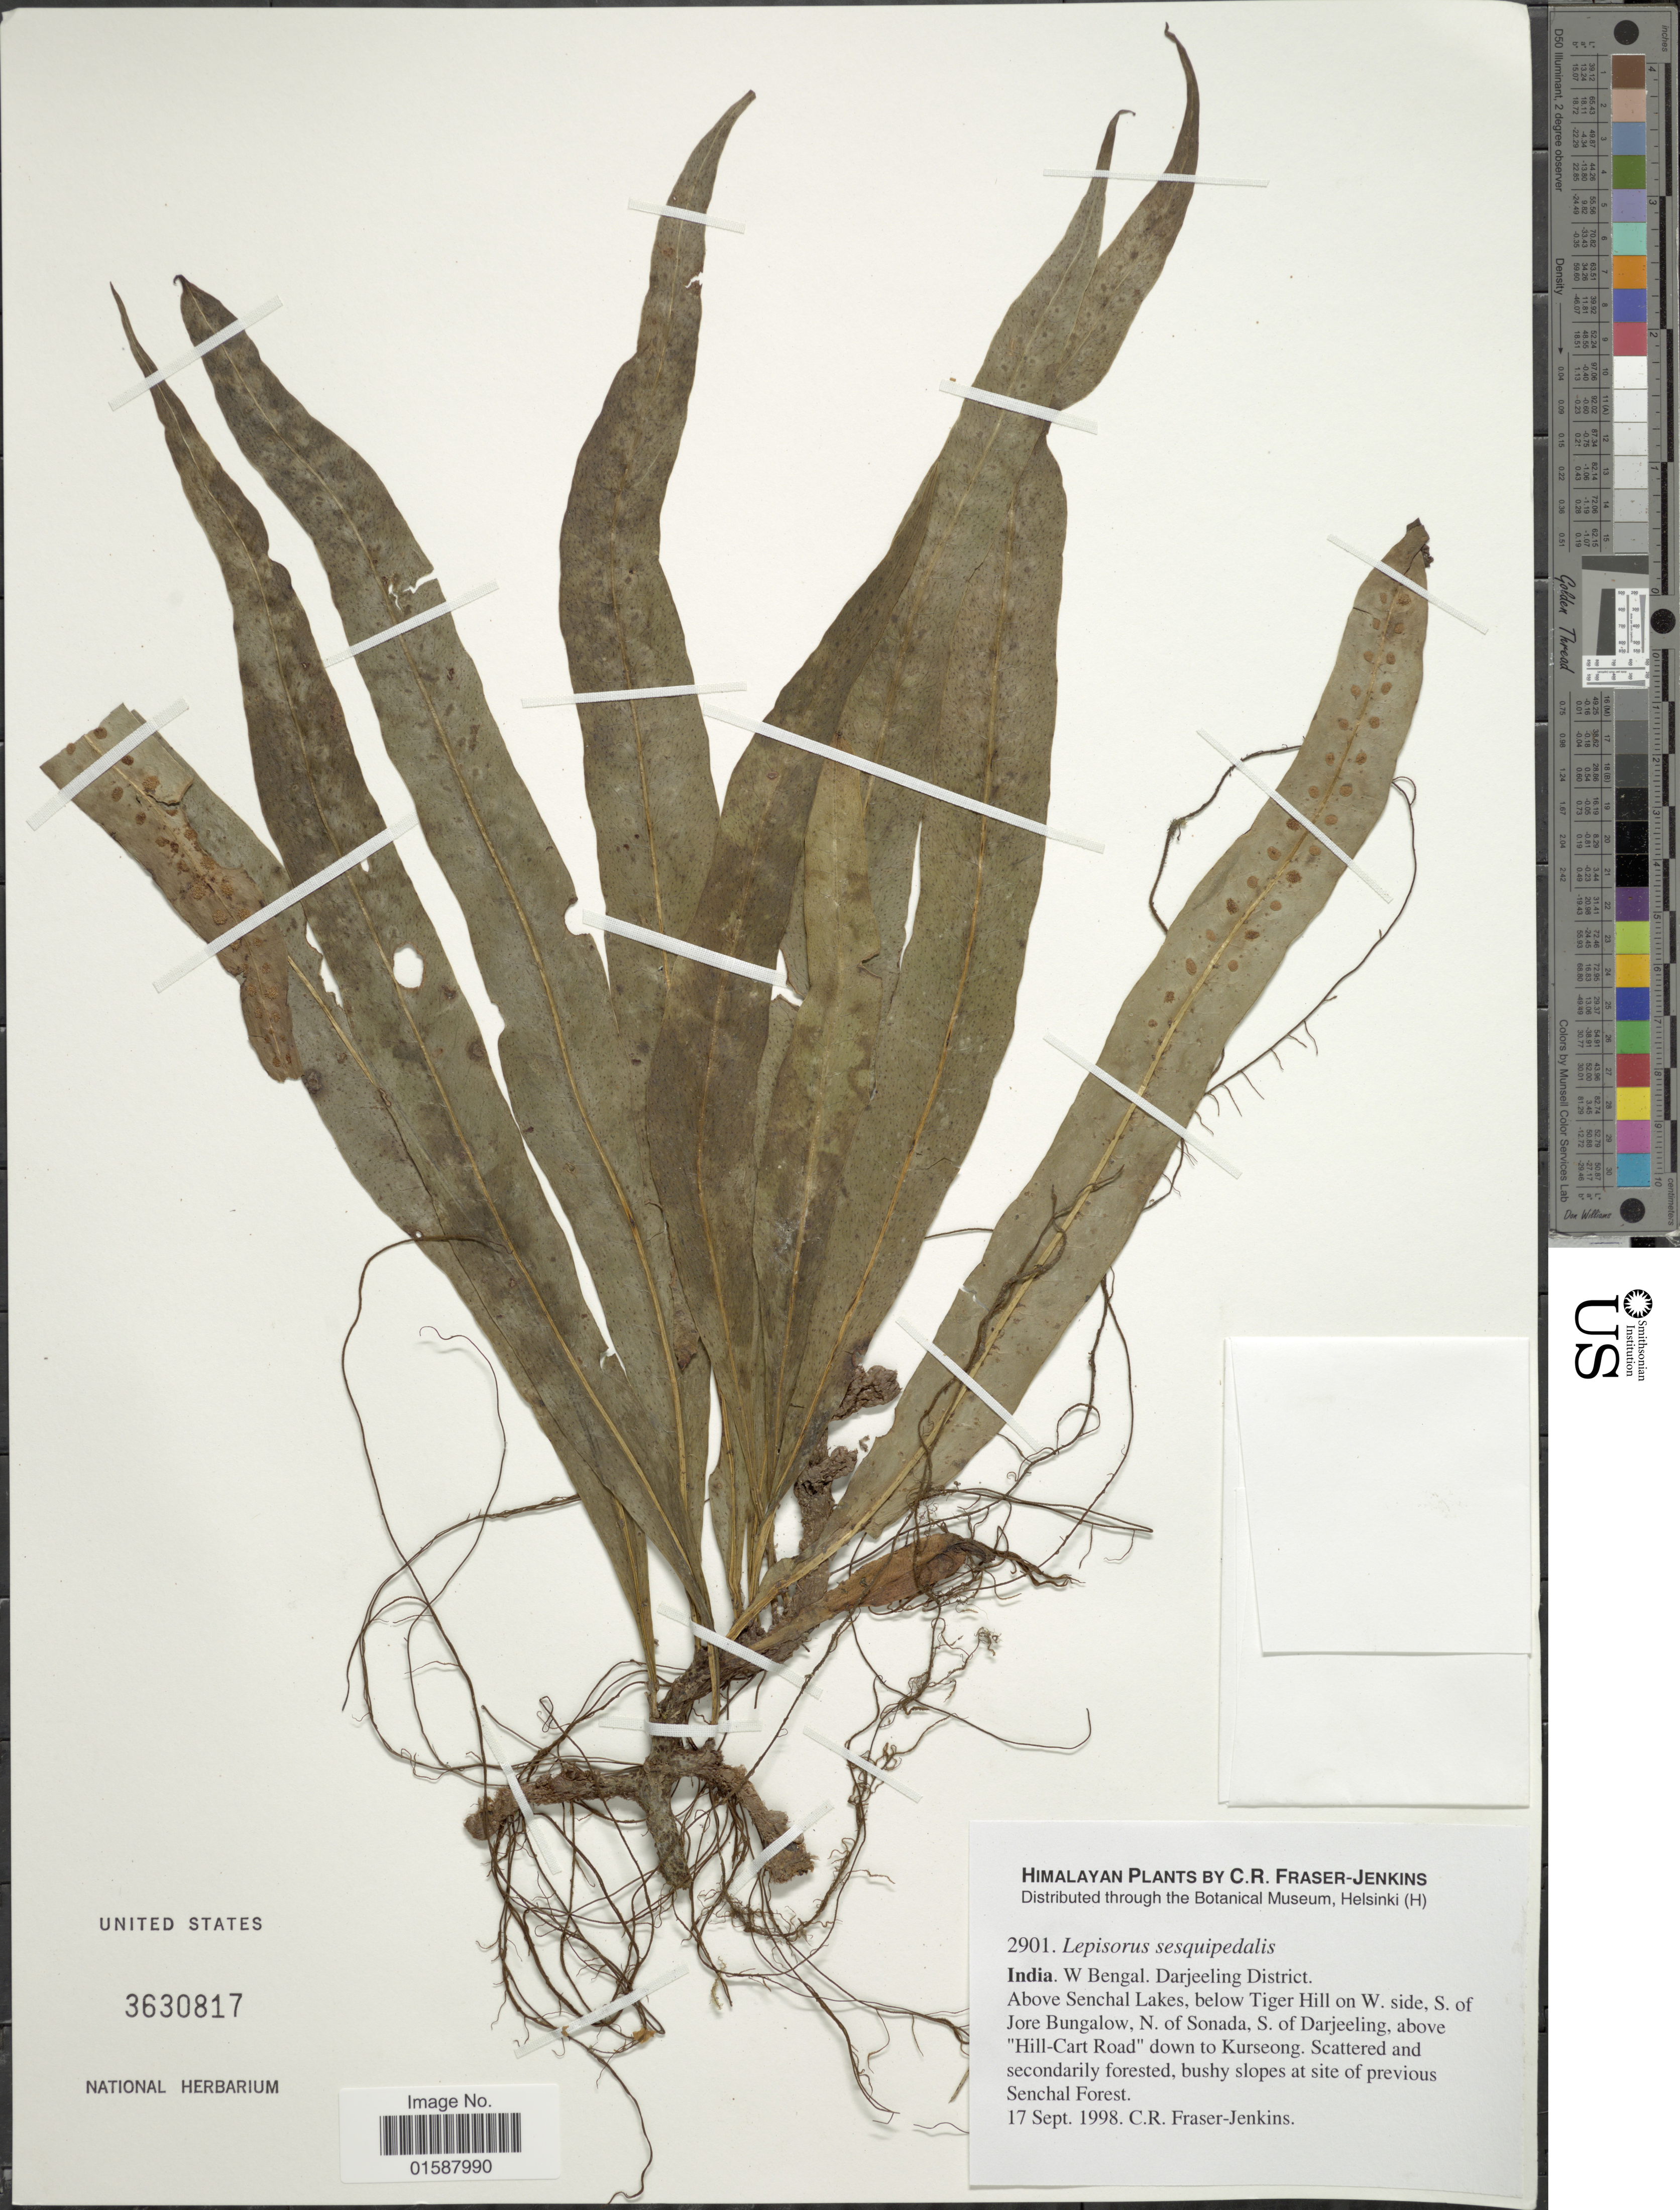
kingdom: Plantae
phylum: Tracheophyta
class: Polypodiopsida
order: Polypodiales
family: Polypodiaceae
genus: Lepisorus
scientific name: Lepisorus sesquipedalis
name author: (J. Sm.) Fraser-Jenk.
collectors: C. R. Fraser-Jenkins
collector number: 2901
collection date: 1998-09-17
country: India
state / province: West Bengal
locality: Himalayan. W Bengal. Darjeeling District. Above Senchal Lakes, below Tiger Hill on W. side, S. of Jore Bungalow, N. of Sonada, S. of Darjeeling, above "Hill-Cart Road" down to Kurseong. Scattered and secondarily forested, busy slopes at site of previous Senchal Forest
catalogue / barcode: US 3630817